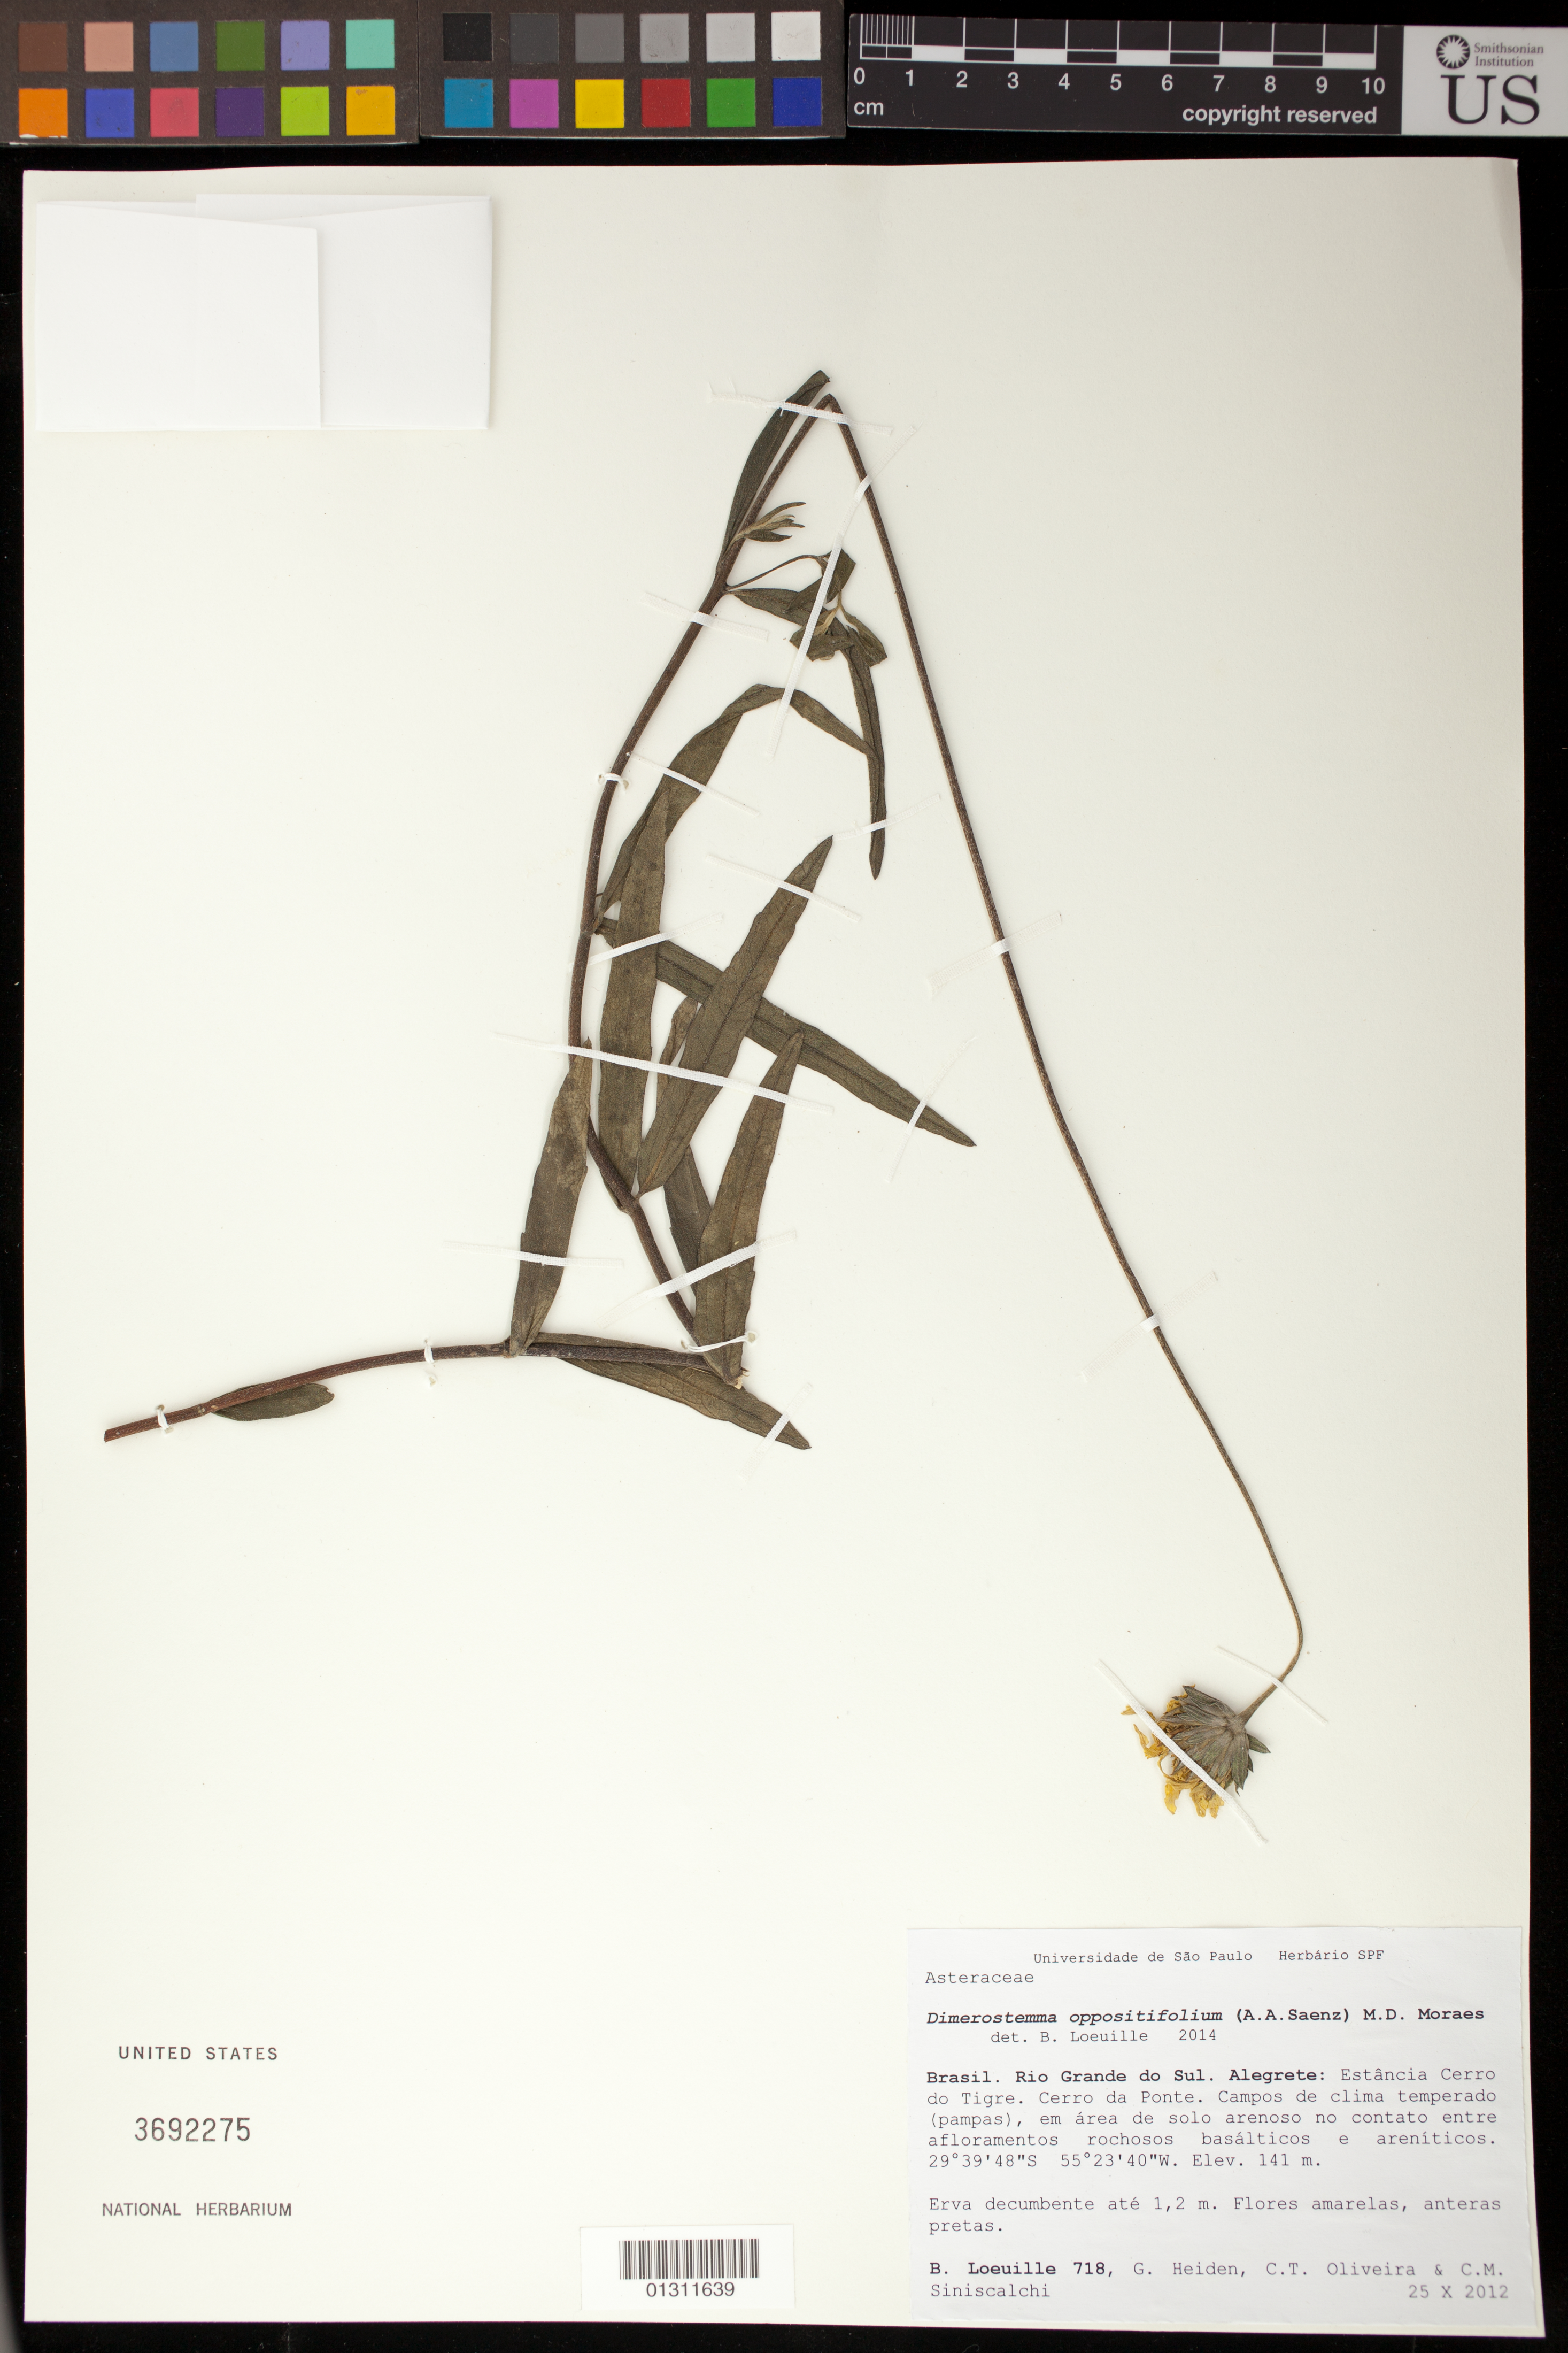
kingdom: Plantae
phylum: Tracheophyta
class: Magnoliopsida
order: Asterales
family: Asteraceae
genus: Dimerostemma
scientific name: Dimerostemma oppositifolium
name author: (Saenz) Moraes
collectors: B. Loeuille, G. Heiden, C. T. Oliveira & C. Siniscalchi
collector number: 718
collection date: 2012-10-25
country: Brazil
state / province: Rio Grande do Sul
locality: Alegrete: Estancia Cerro do Tigre. Cerro da Ponte.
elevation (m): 141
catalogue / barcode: US 3692275